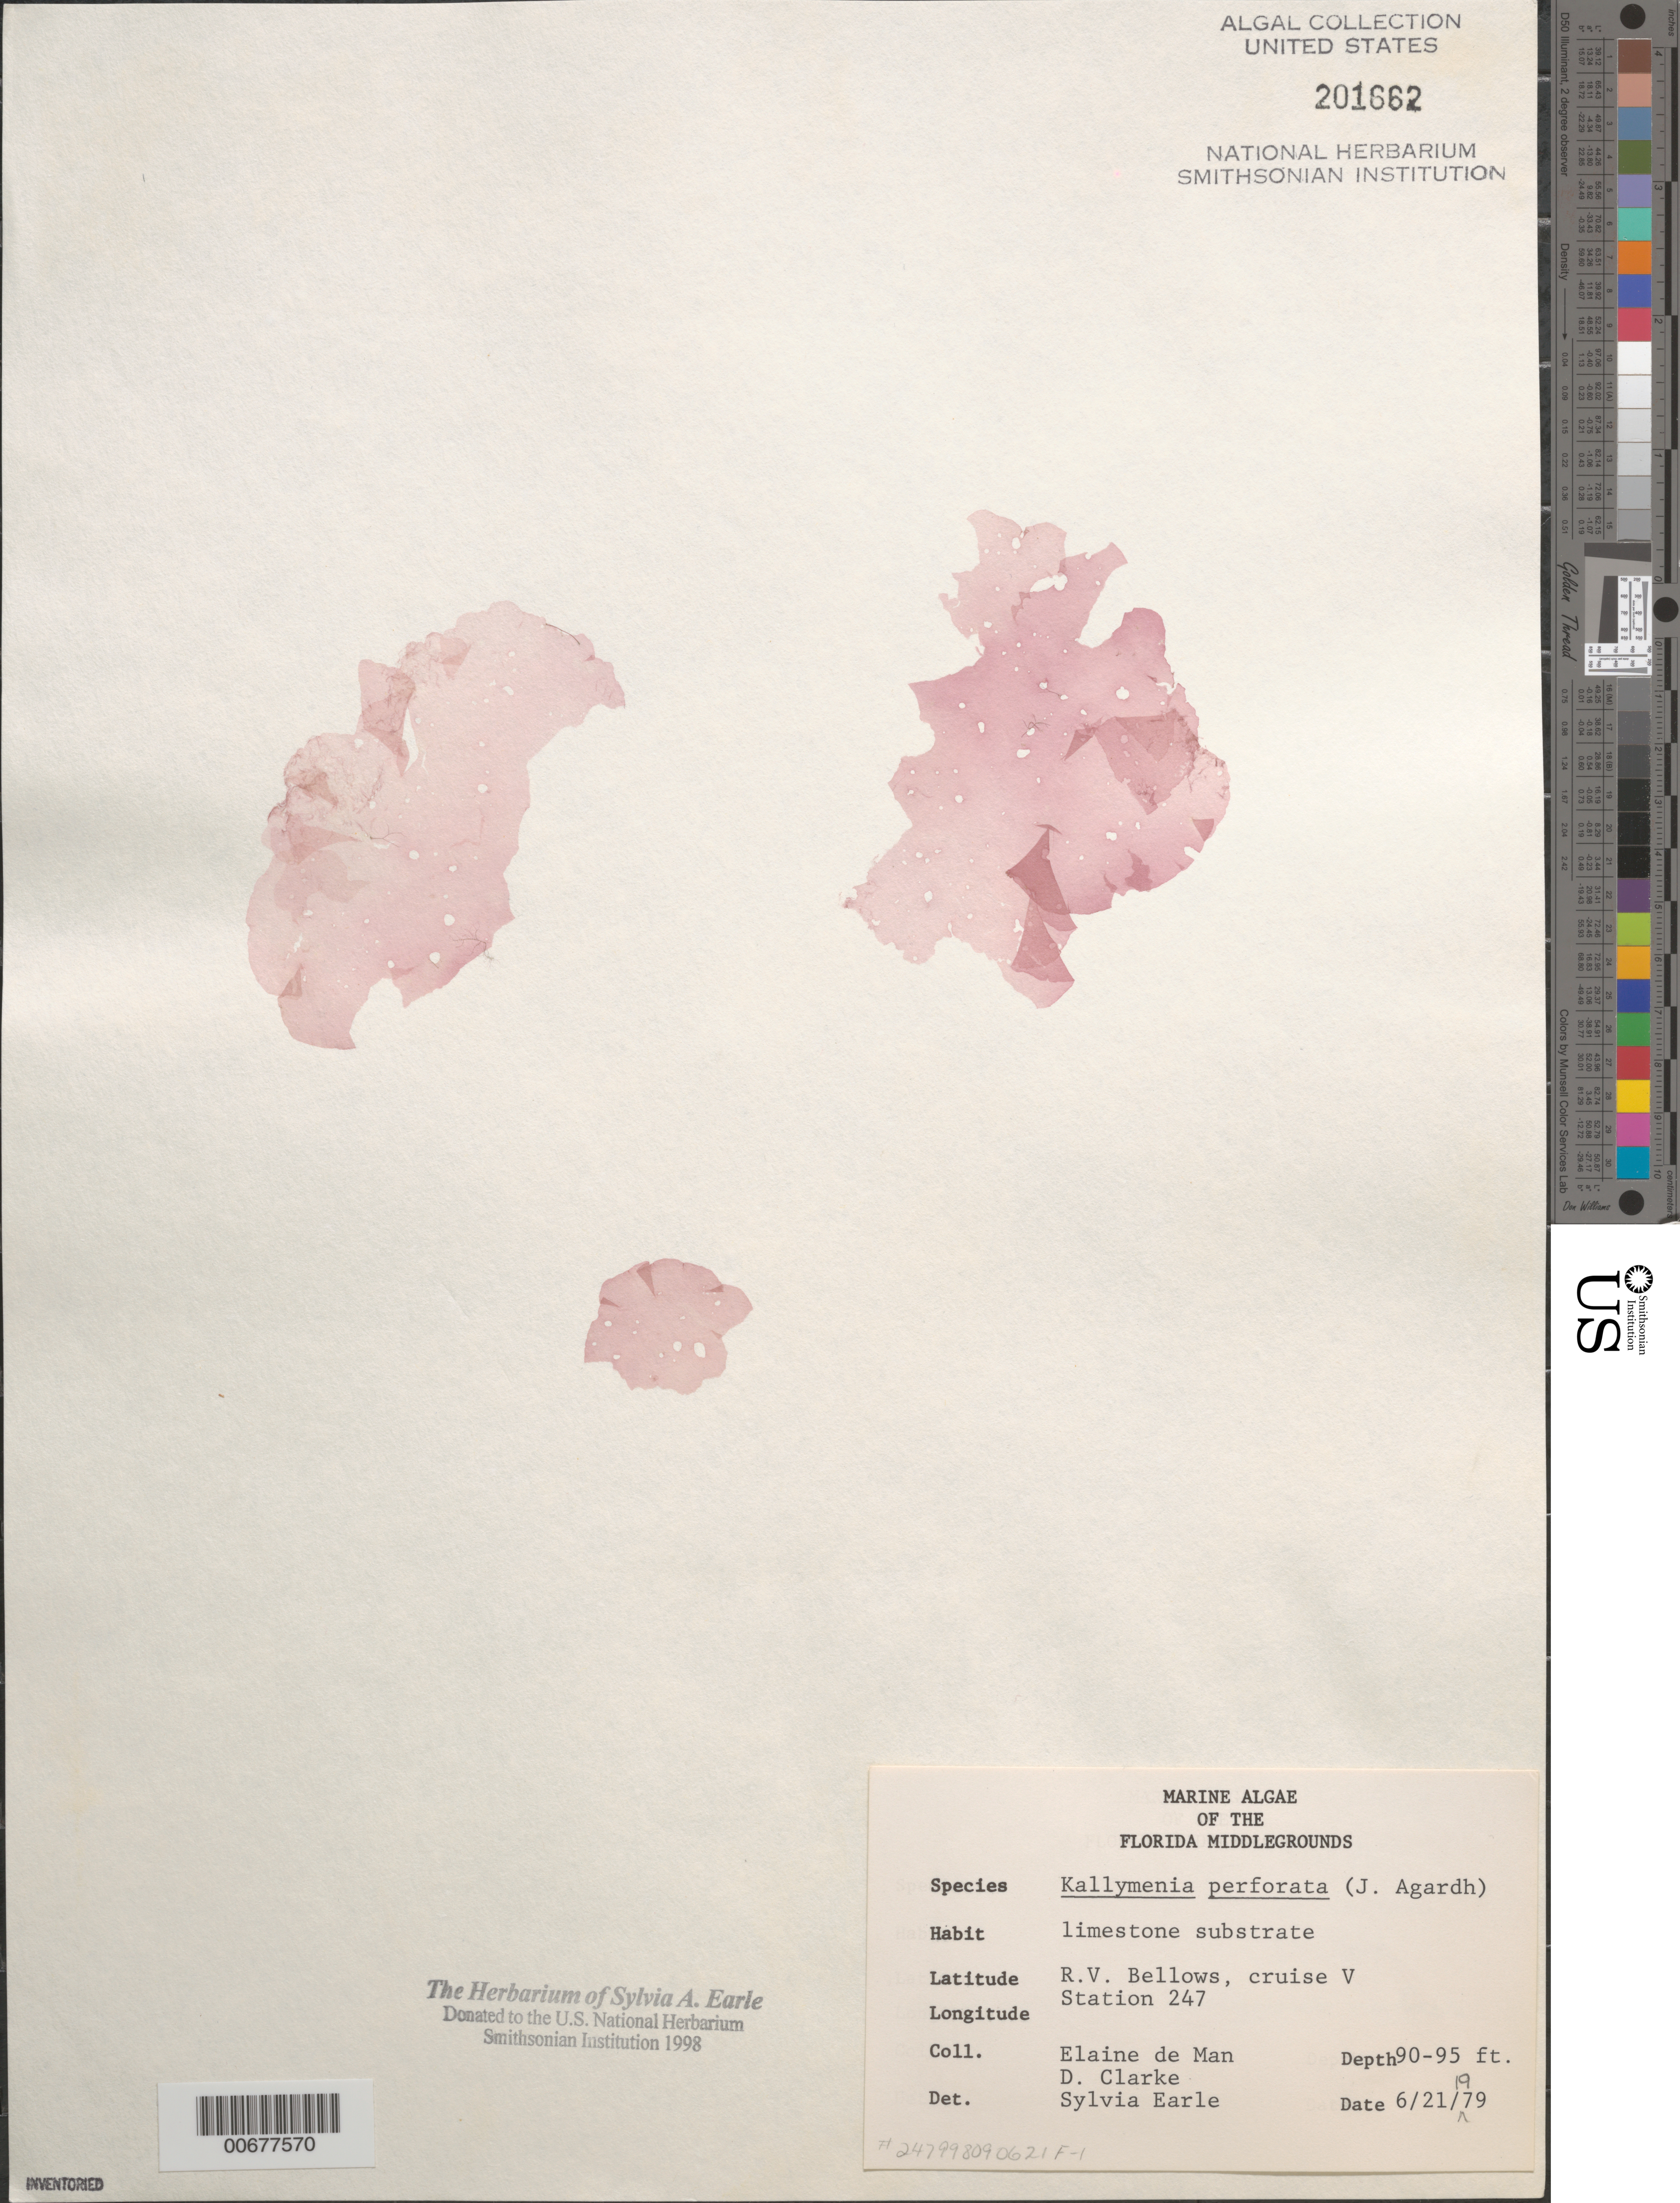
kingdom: Plantae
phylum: Rhodophyta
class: Florideophyceae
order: Gigartinales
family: Kallymeniaceae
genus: Kallymenia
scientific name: Kallymenia perforata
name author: J. Agardh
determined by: Earle, S. A.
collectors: E. de Man & H. D. Clarke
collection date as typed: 21 Jun 1979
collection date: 1979-06-21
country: United States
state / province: Florida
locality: Florida Middle Grounds, Gulf of Mexico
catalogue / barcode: US 201662